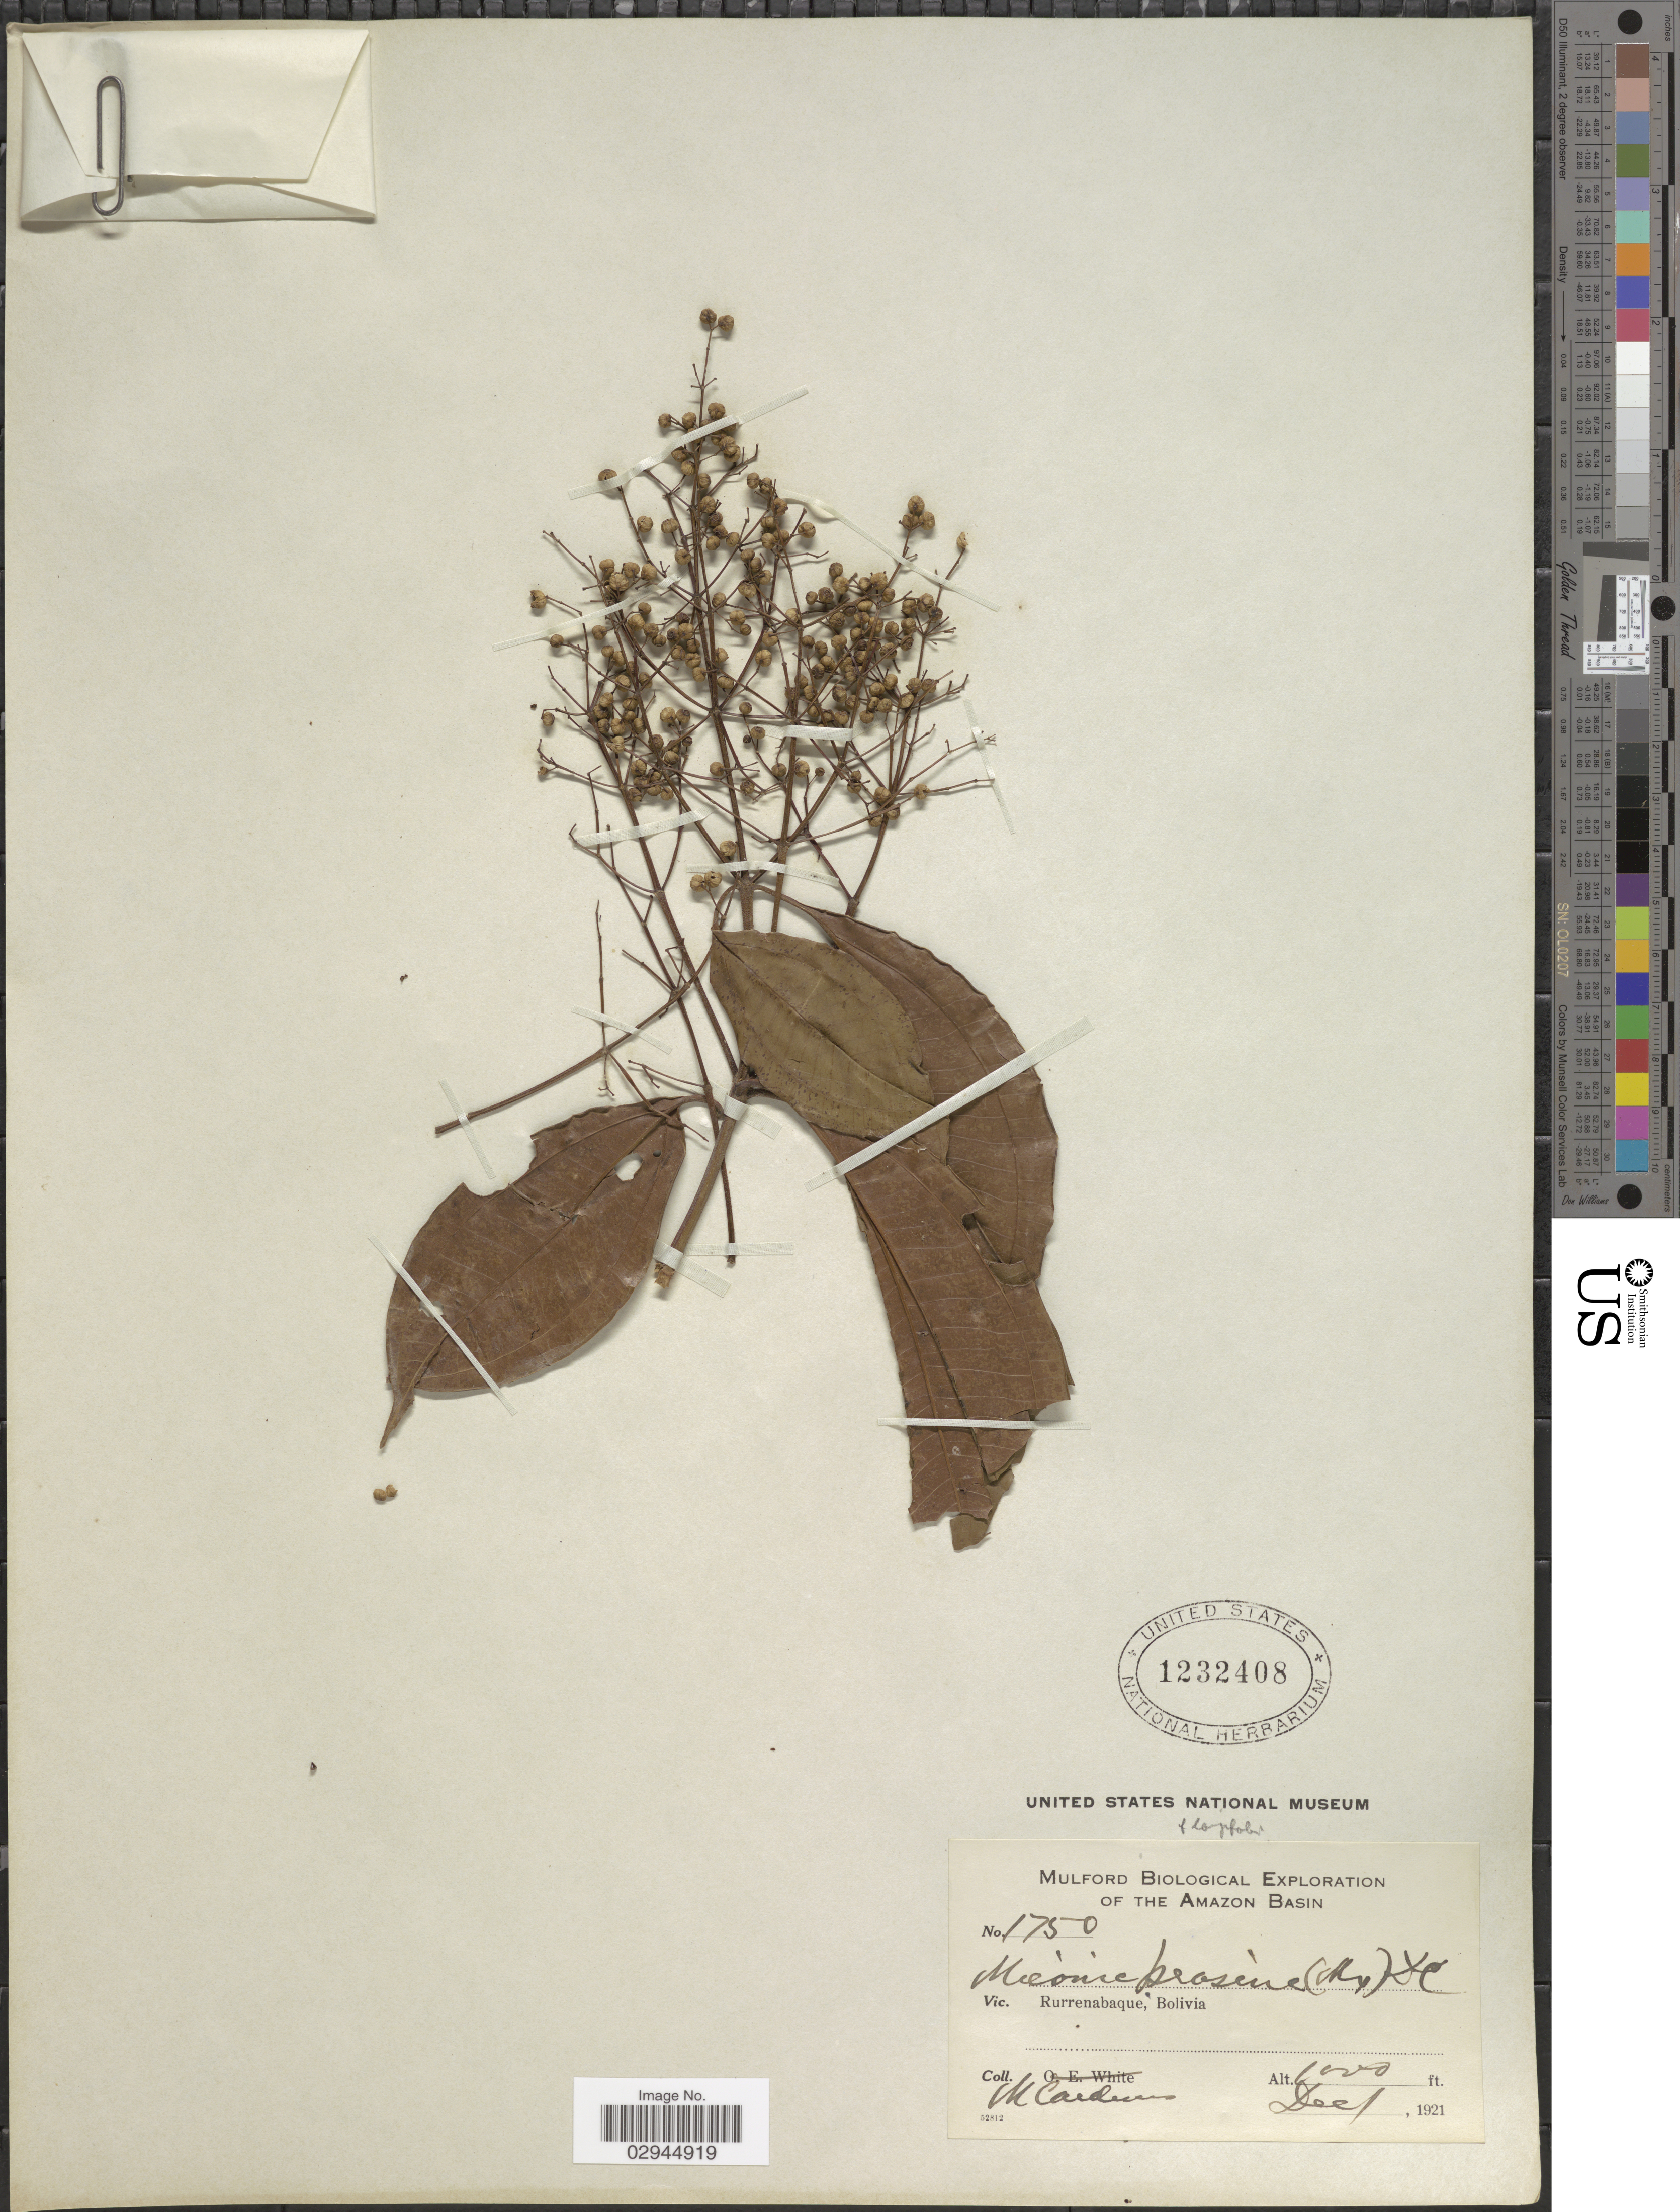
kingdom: Plantae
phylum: Tracheophyta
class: Magnoliopsida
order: Myrtales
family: Melastomataceae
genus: Miconia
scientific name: Miconia sp.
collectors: M. Cárdenas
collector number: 1750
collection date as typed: Dec. 1, 1921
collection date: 1921-12-01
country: Bolivia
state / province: Beni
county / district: José Ballivián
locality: Rurrenabaque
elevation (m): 305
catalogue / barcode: US 1232408